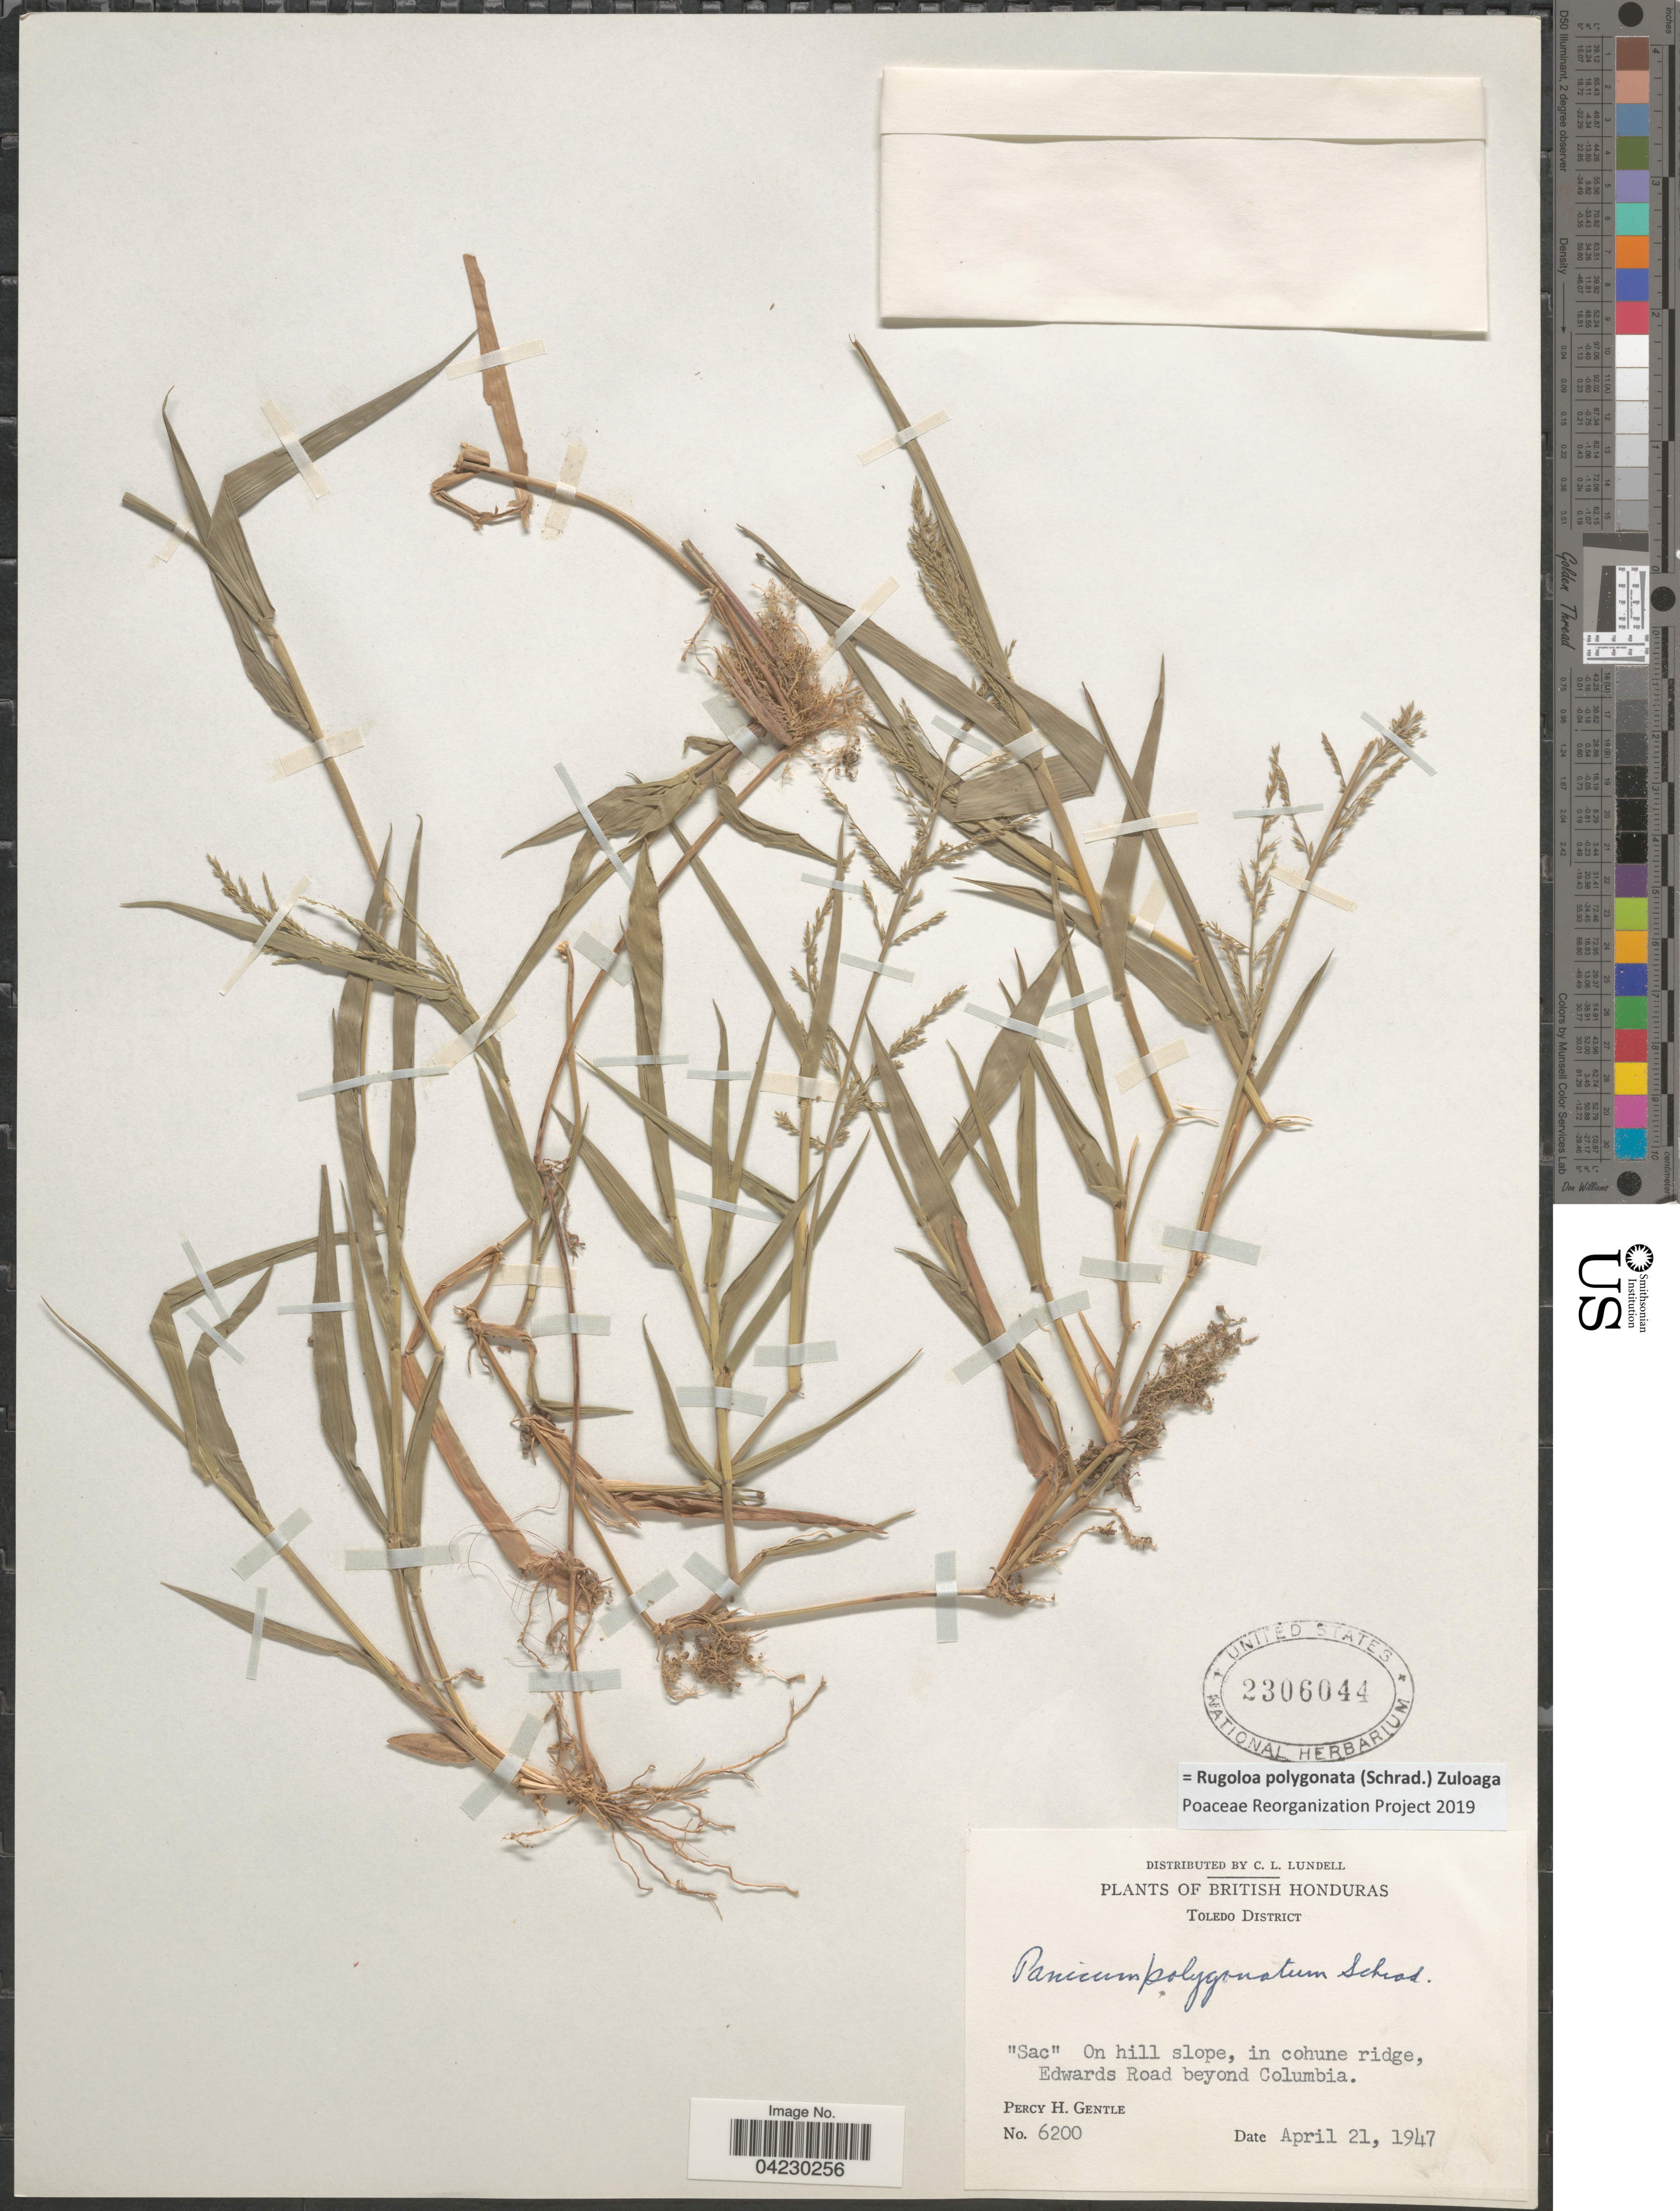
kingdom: Plantae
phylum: Tracheophyta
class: Liliopsida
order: Poales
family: Poaceae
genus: Rugoloa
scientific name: Rugoloa polygonata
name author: (Schrad.) Zuloaga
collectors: P. H. Gentle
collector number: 6200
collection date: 1947-04-21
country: Belize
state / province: Toledo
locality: British Honduras. Toledo District. "Sac" On hill slope, in cohune ridge, Edwards Road beyond Columbia.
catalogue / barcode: US 2306044